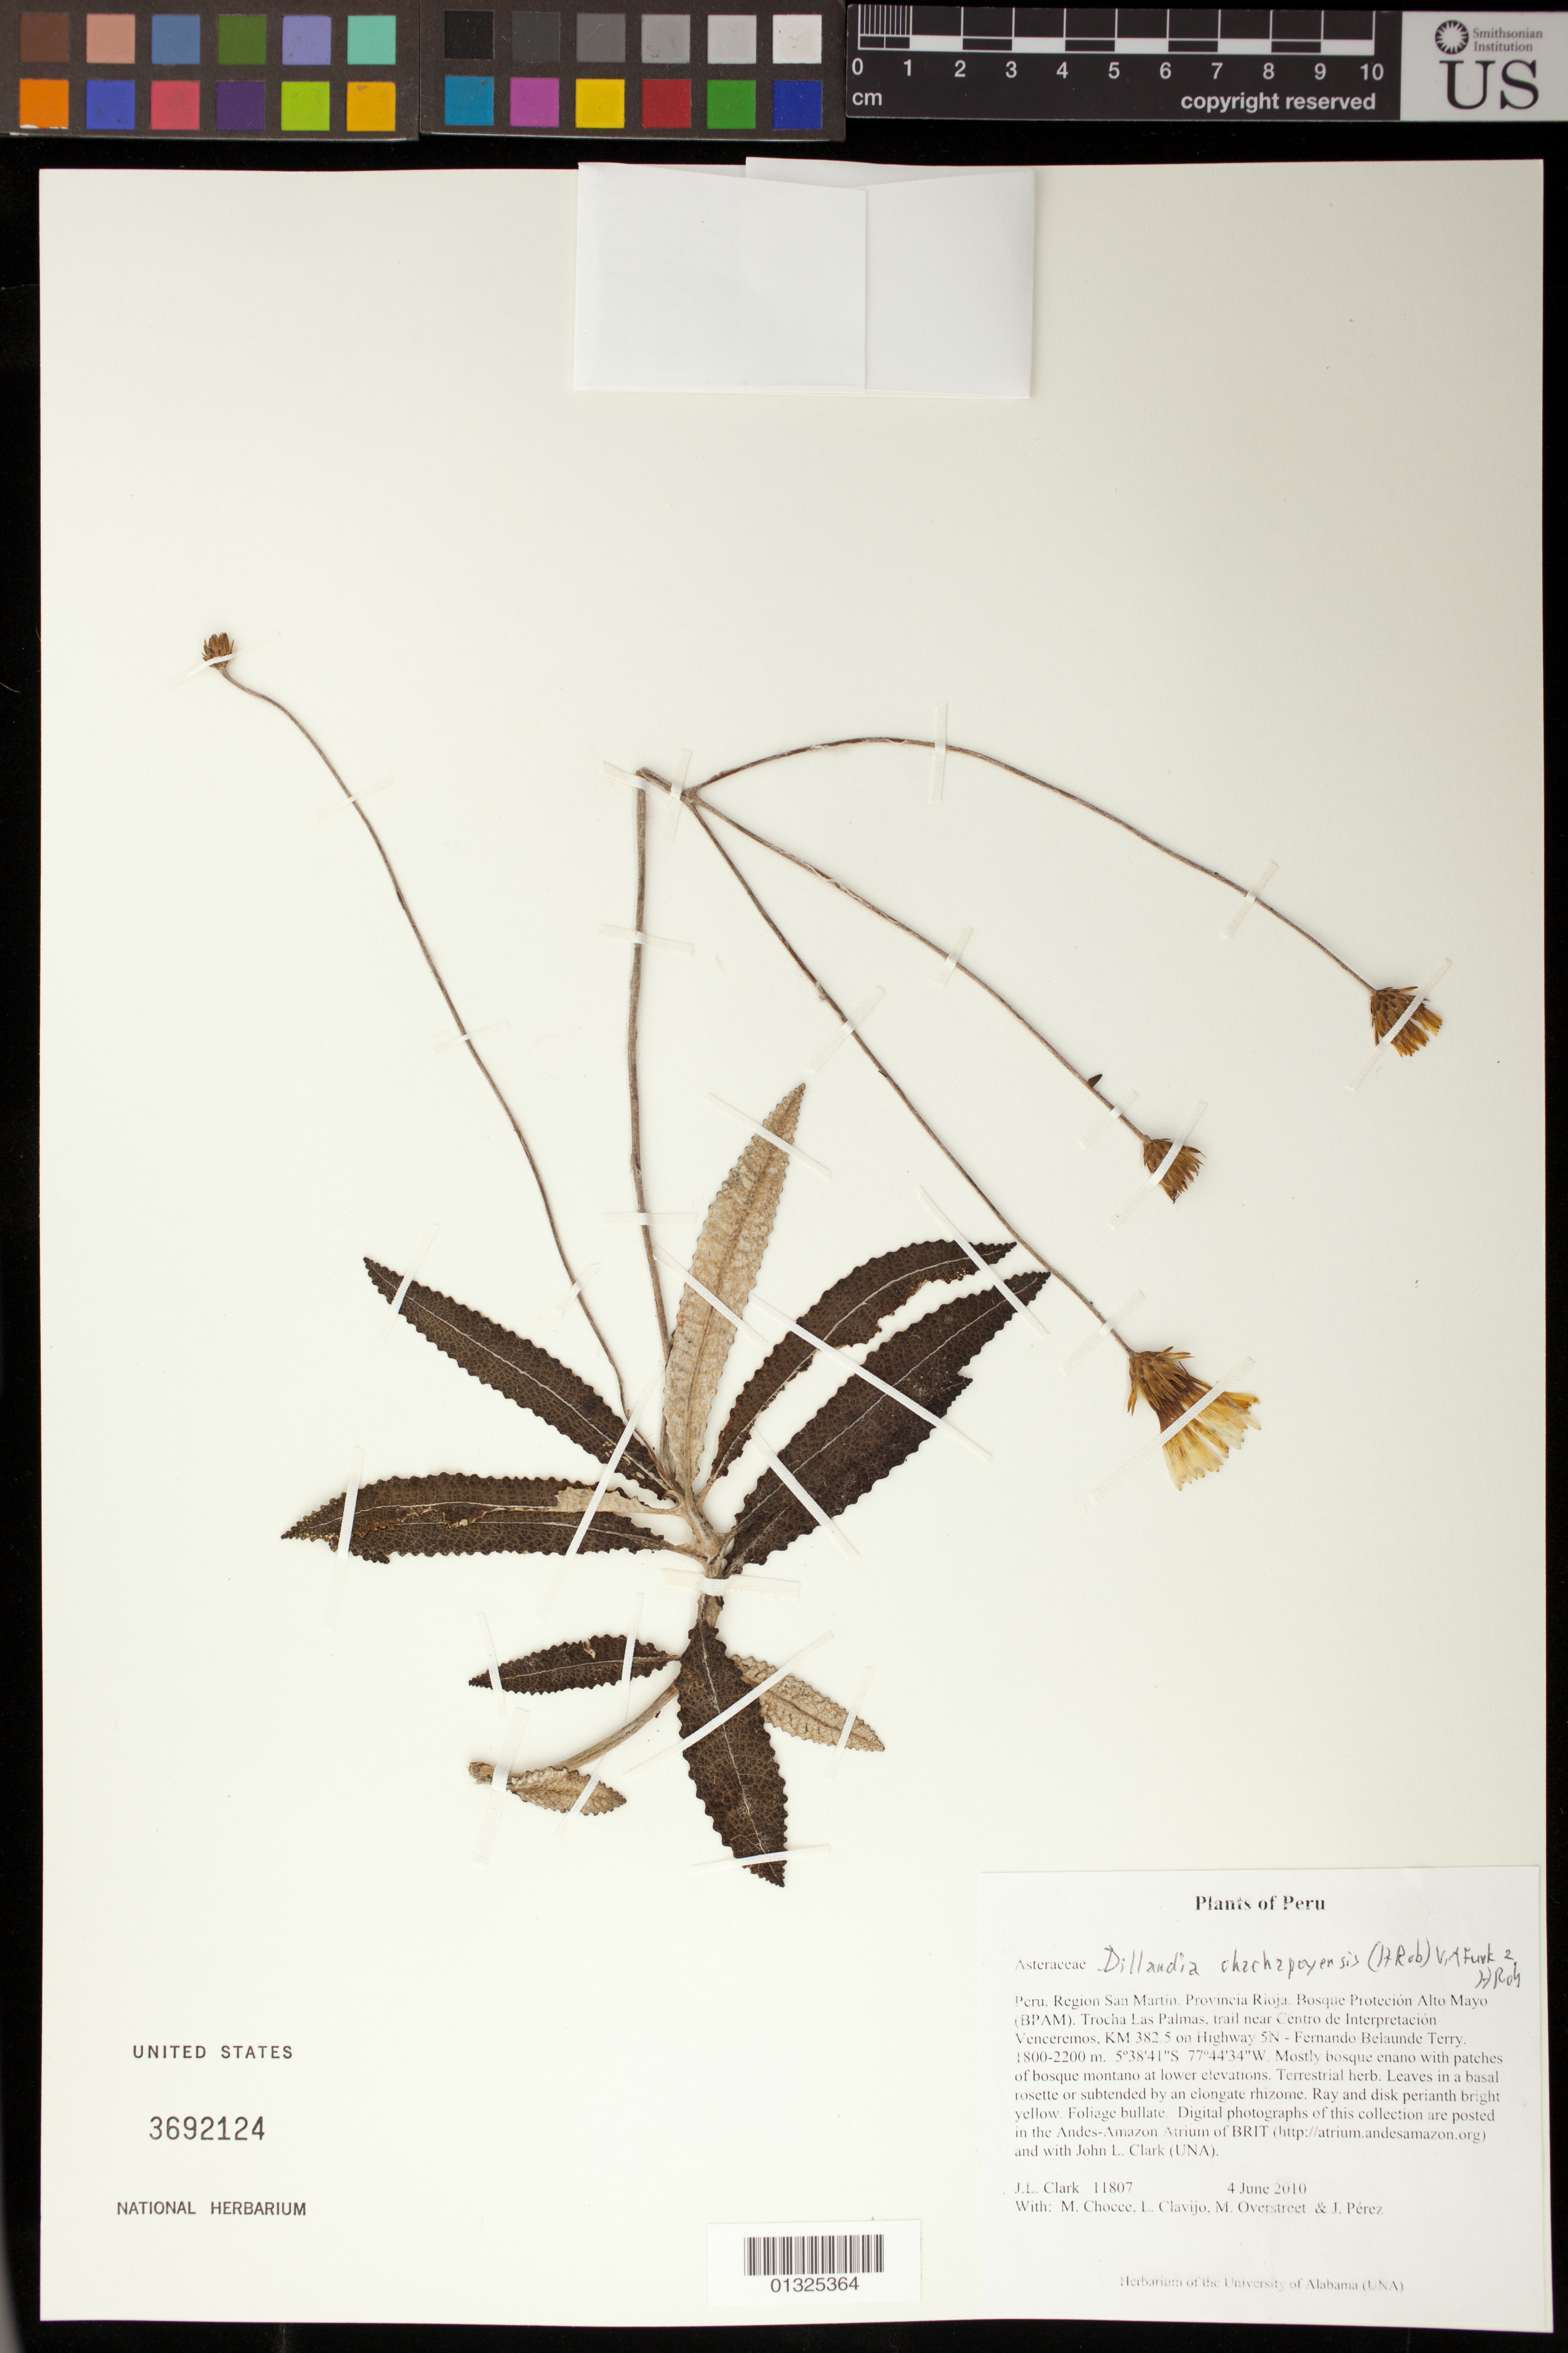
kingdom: Plantae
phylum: Tracheophyta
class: Magnoliopsida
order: Asterales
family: Asteraceae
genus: Dillandia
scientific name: Dillandia chachapoyensis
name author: (H. Rob.) V.A. Funk & H. Rob.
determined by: Robinson, Harold E., (US)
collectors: J. L. Clark, M. Chocce, L. Clavijo, M. Overstreet & J. Perez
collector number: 11807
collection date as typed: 4 June 2010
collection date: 2010-06-04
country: Peru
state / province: San Martín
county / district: Rioja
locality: Bosque Protecion Alto Mayo (BPAM). Trocha Las Palmas, trail near Centro de Interpretacion Venceremos, KM 382.5 on Hwy 5N - Fernando Belaunde Terry.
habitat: Mostly bosque enano with patches of bosque montano at lower elevations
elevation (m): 1800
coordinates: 5 38 41 S, 77 44 34 W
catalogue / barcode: US 3692124